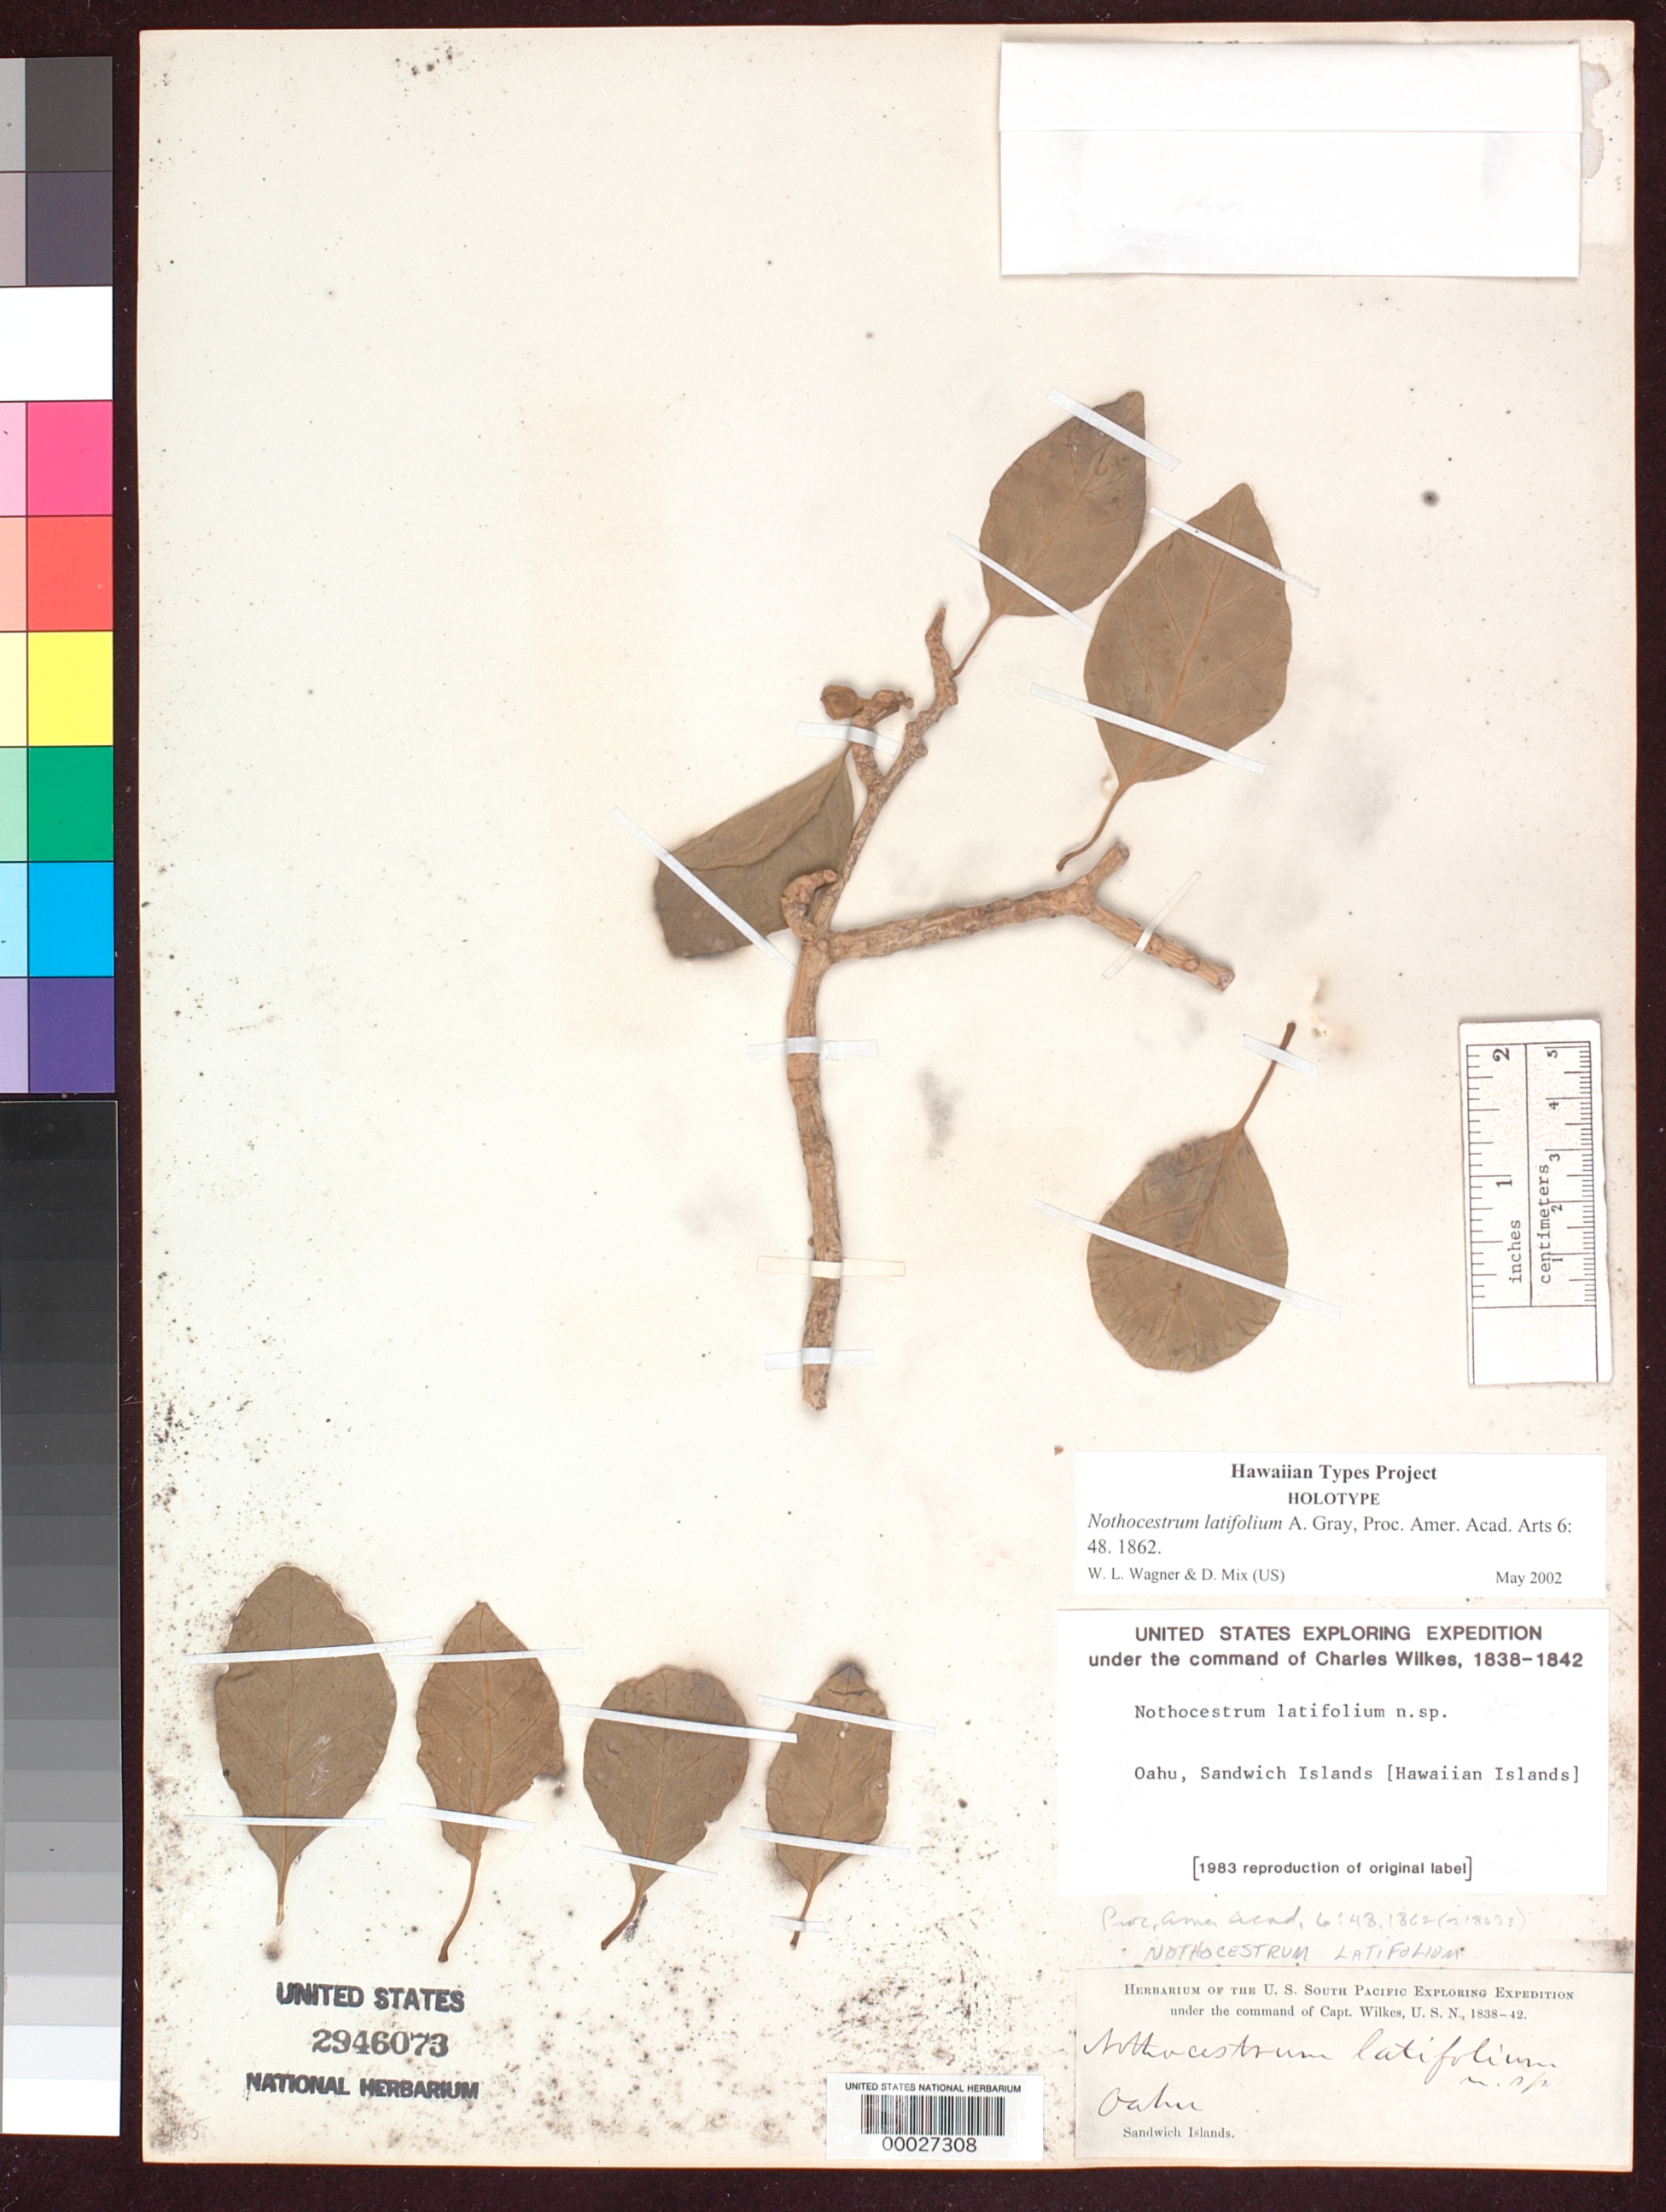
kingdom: Plantae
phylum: Tracheophyta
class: Magnoliopsida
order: Solanales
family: Solanaceae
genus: Nothocestrum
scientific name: Nothocestrum latifolium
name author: A. Gray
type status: Type Collection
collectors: Wilkes Explor. Exped.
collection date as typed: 1838 to -- --- 1842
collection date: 1838/1842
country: United States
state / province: Hawaii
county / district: Honolulu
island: Oahu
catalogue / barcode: US 2946073